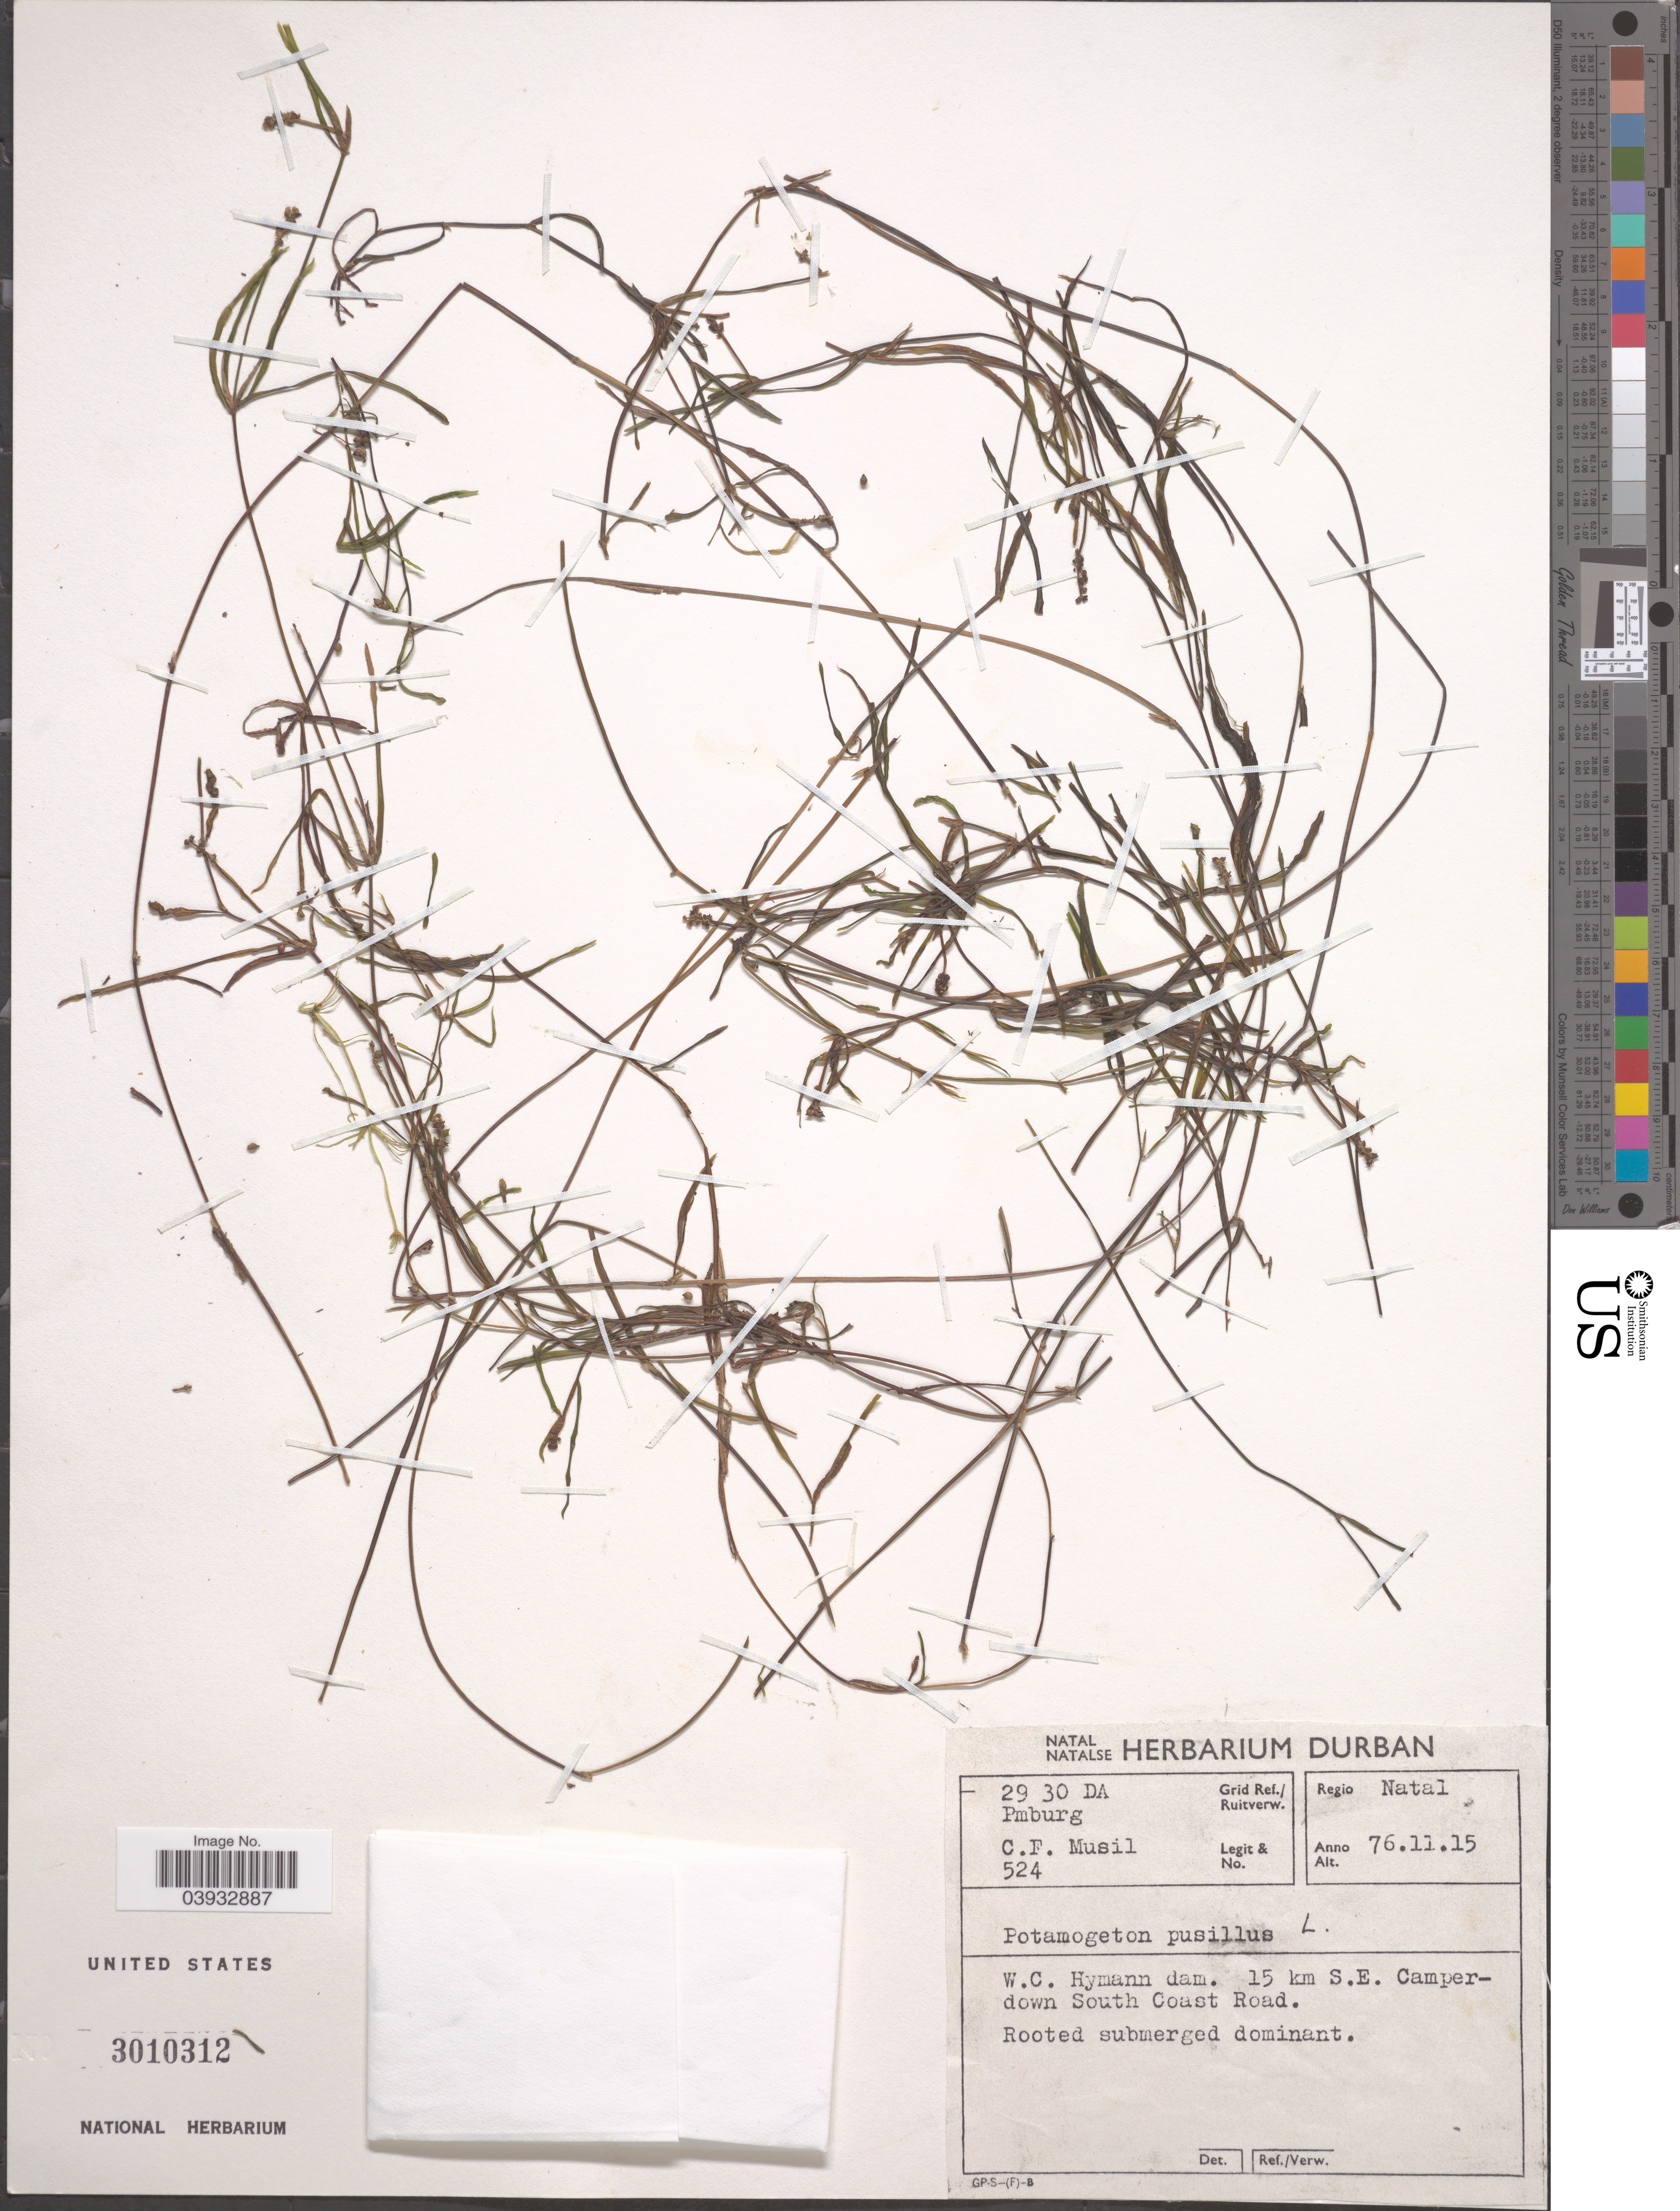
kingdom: Plantae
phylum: Tracheophyta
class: Liliopsida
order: Alismatales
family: Potamogetonaceae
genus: Potamogeton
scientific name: Potamogeton pusillus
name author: L.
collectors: C. Musil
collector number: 524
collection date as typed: Transcribed d/m/y: 15/11/76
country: South Africa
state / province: KwaZulu-Natal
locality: Grid Ref./ Ruitverw. 29 30 DA Pmburg. Regio Natal. W. C. Hymann dam. 15 km S.E. Camperdown South Coast Road.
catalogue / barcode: US 3010312